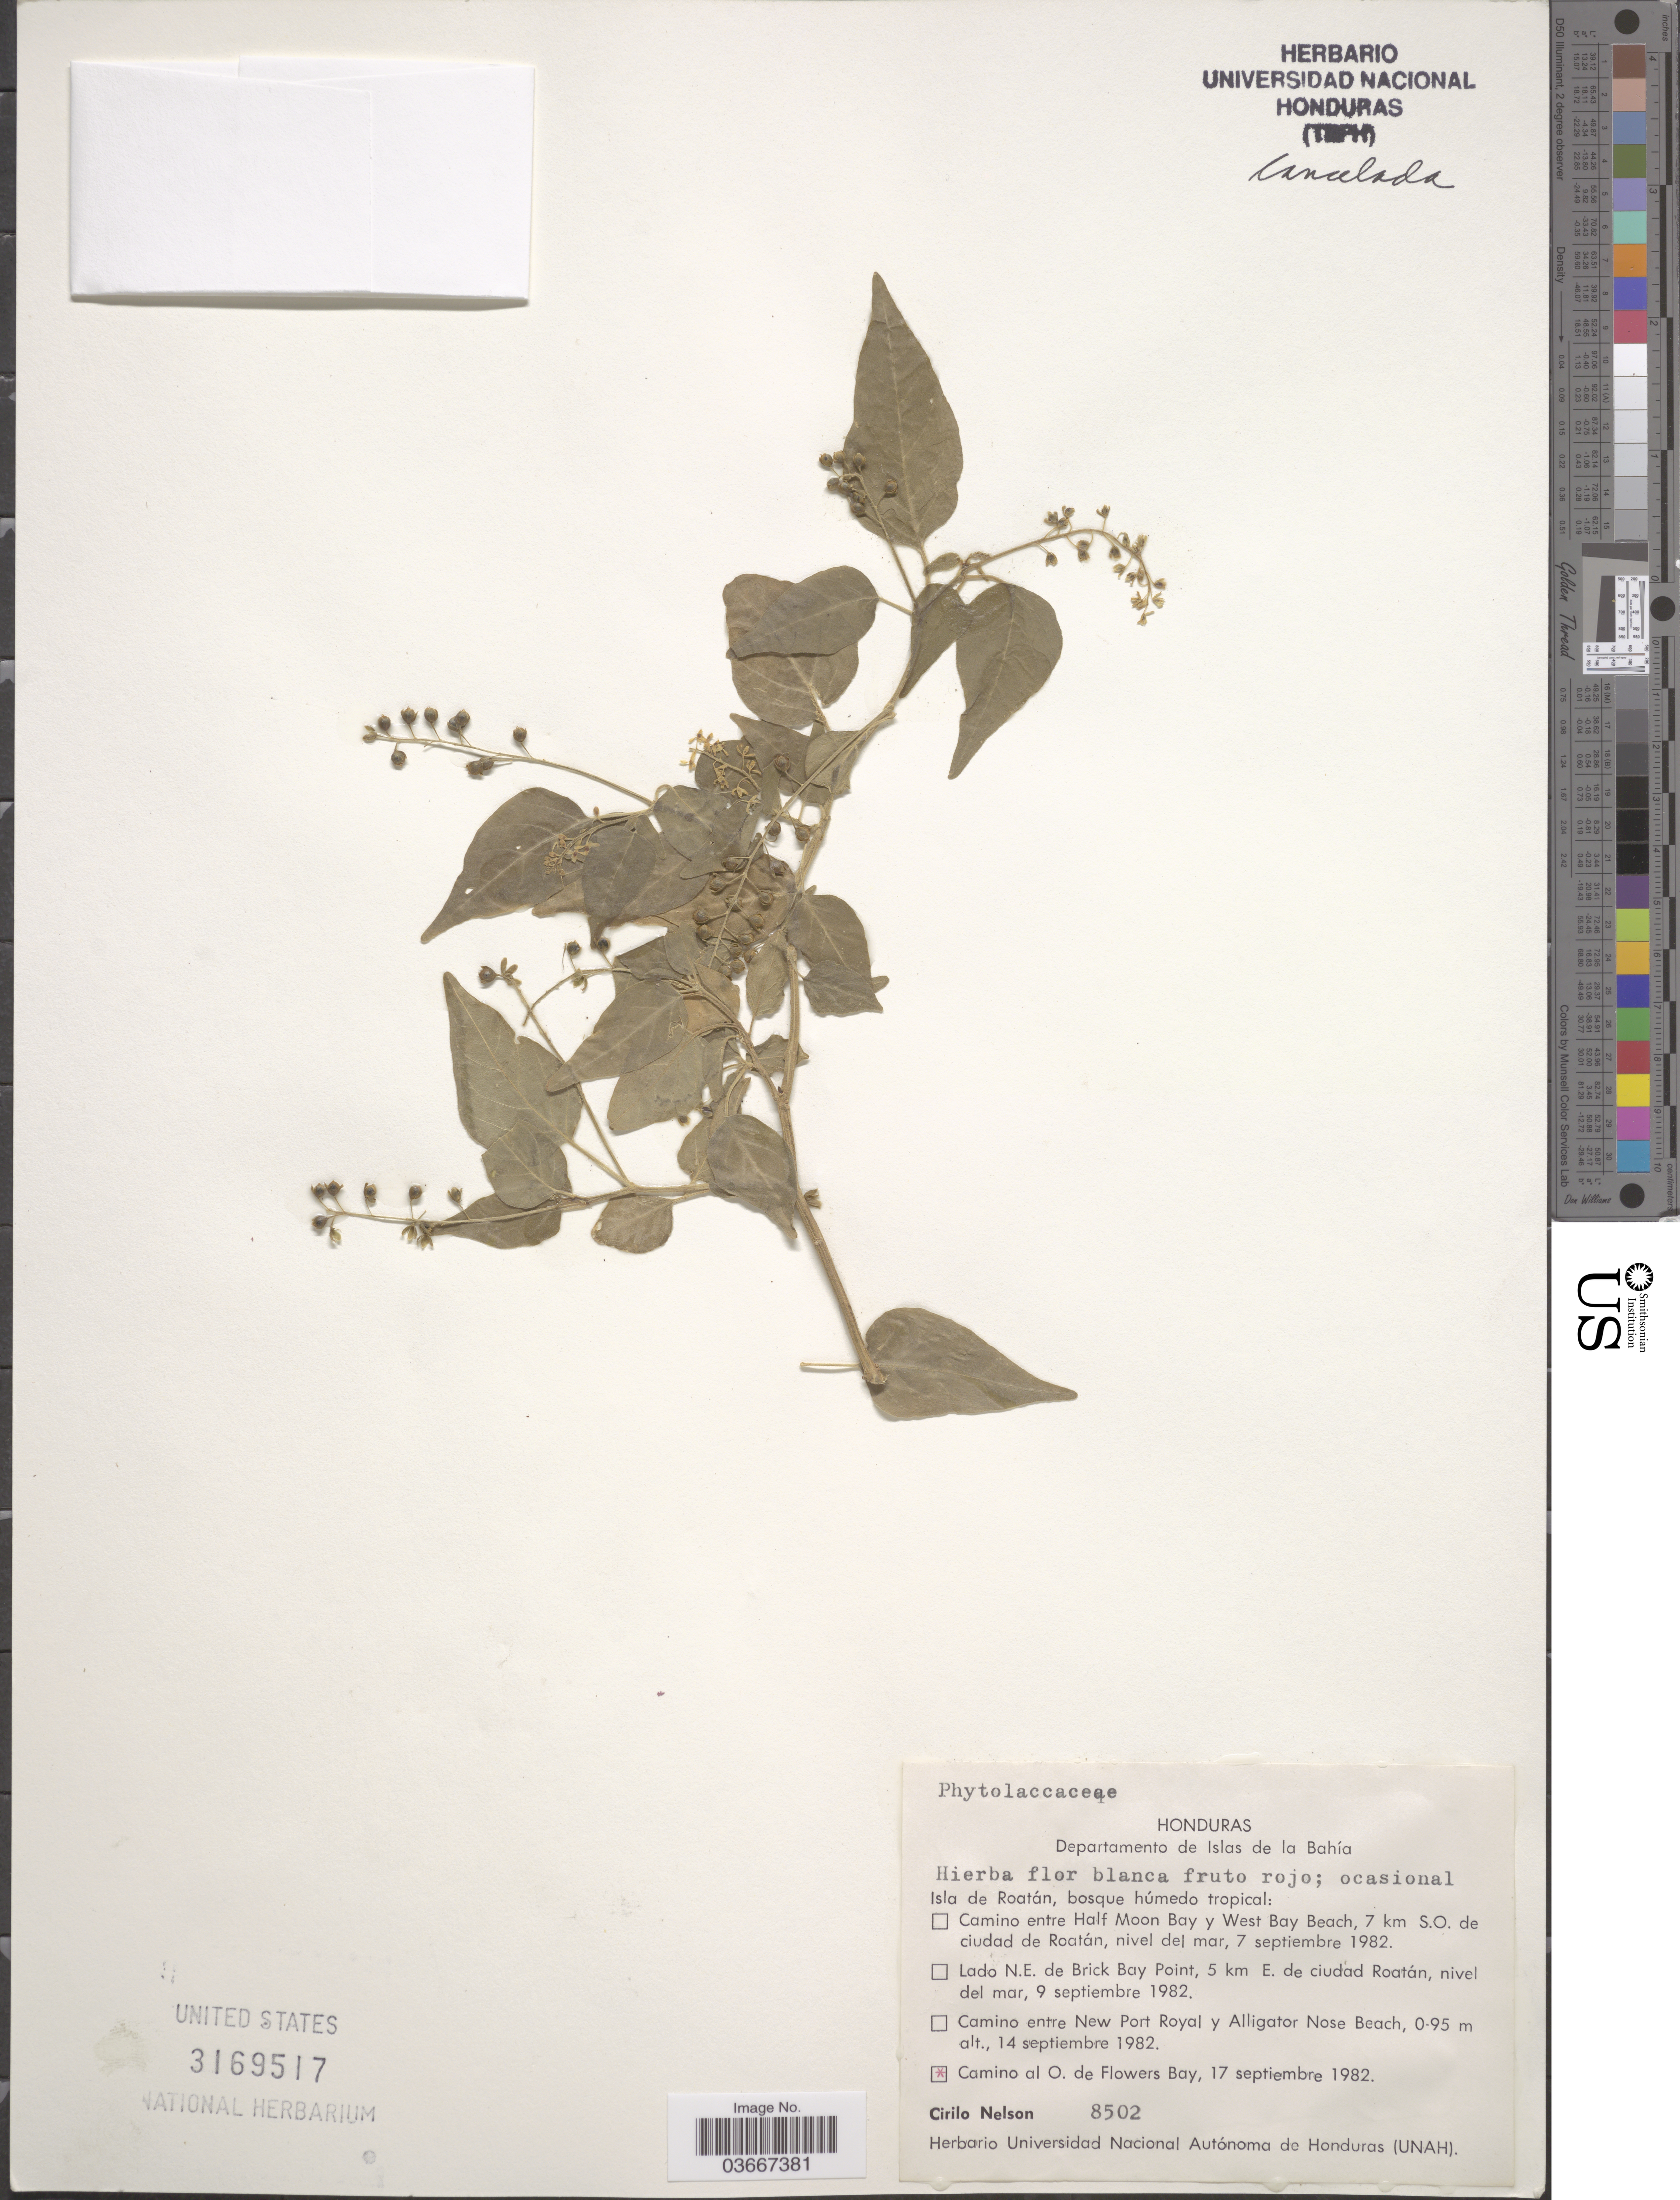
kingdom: Plantae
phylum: Tracheophyta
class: Magnoliopsida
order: Caryophyllales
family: Phytolaccaceae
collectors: C. Nelson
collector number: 8502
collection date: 1982-09-17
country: Honduras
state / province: Islas de la Bahía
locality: Departamento de Islas de la Bahía. Isla de Roatán. Camino al O. de Flowers Bay.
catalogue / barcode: US 3169517